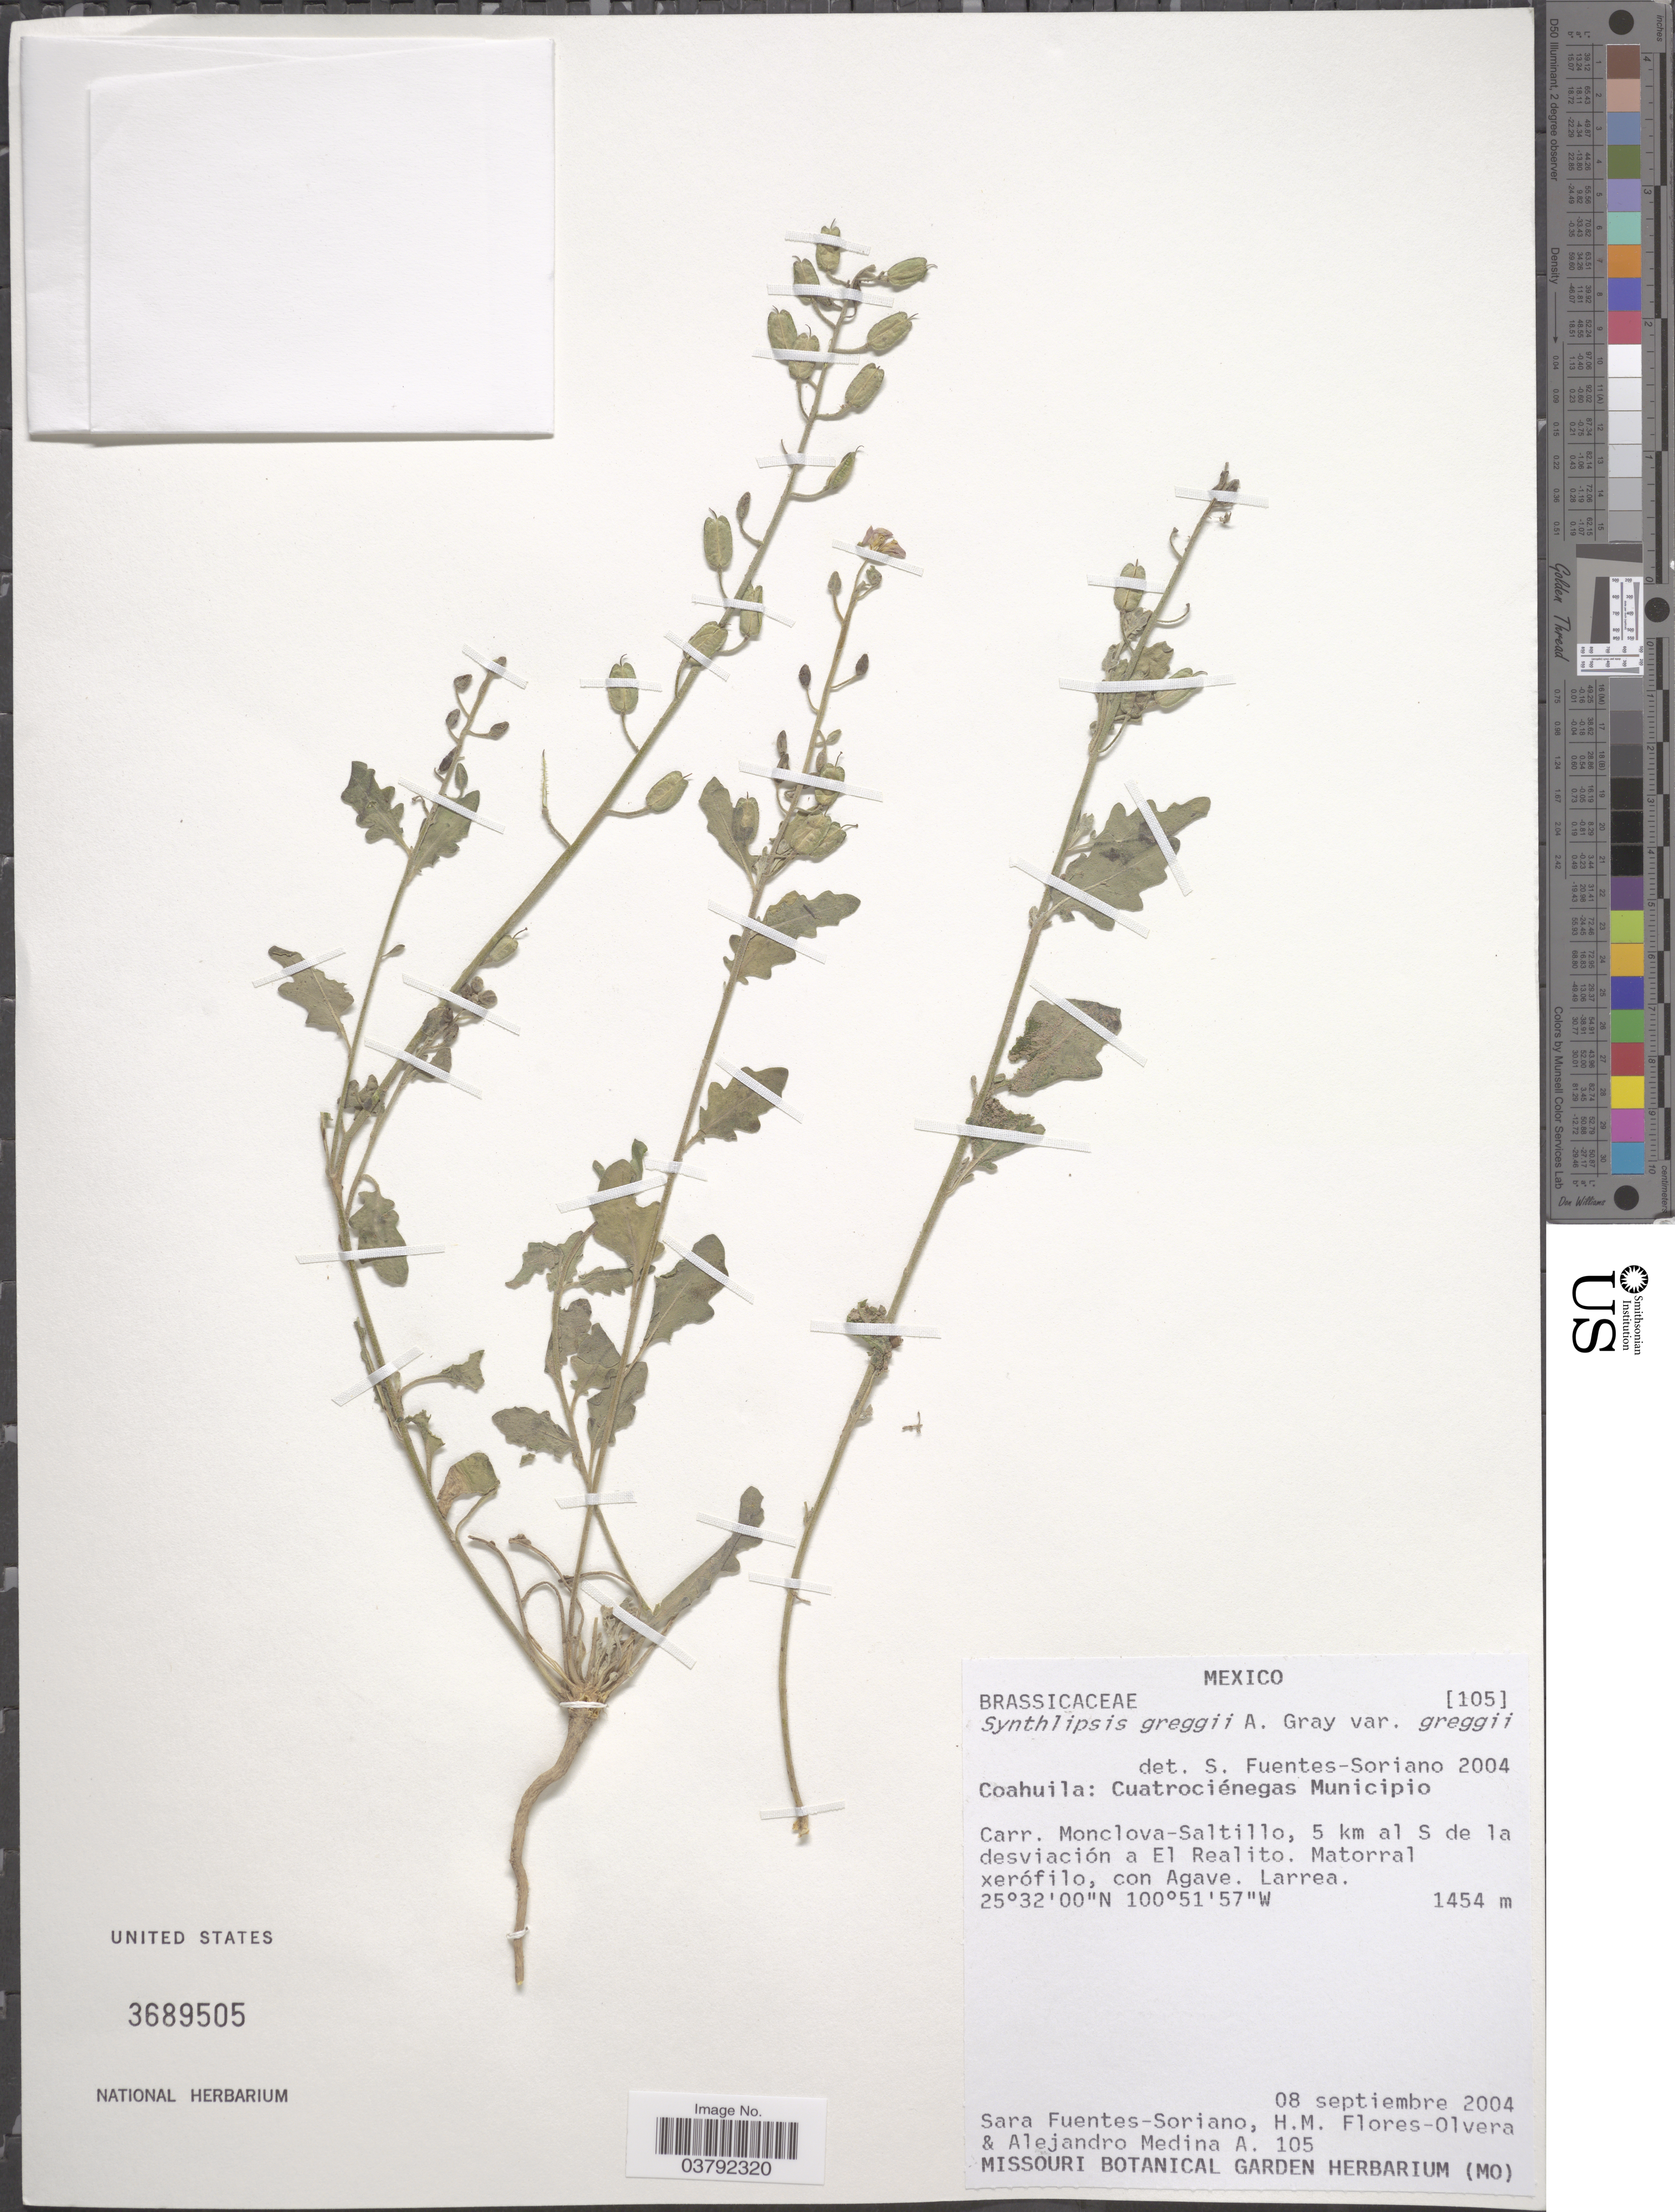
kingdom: Plantae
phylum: Tracheophyta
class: Magnoliopsida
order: Brassicales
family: Brassicaceae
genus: Synthlipsis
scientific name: Synthlipsis greggii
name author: A. Gray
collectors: S. Fuentes-Soriano, H. Flores Olvera & A. Medina A.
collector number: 105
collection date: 2004-09-08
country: Mexico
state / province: Coahuila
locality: Cuatrociénegas Municipio. Carr. Monclova-Saltillo, 5 km al S de la desviación a El Realito.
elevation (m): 1454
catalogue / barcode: US 3689505